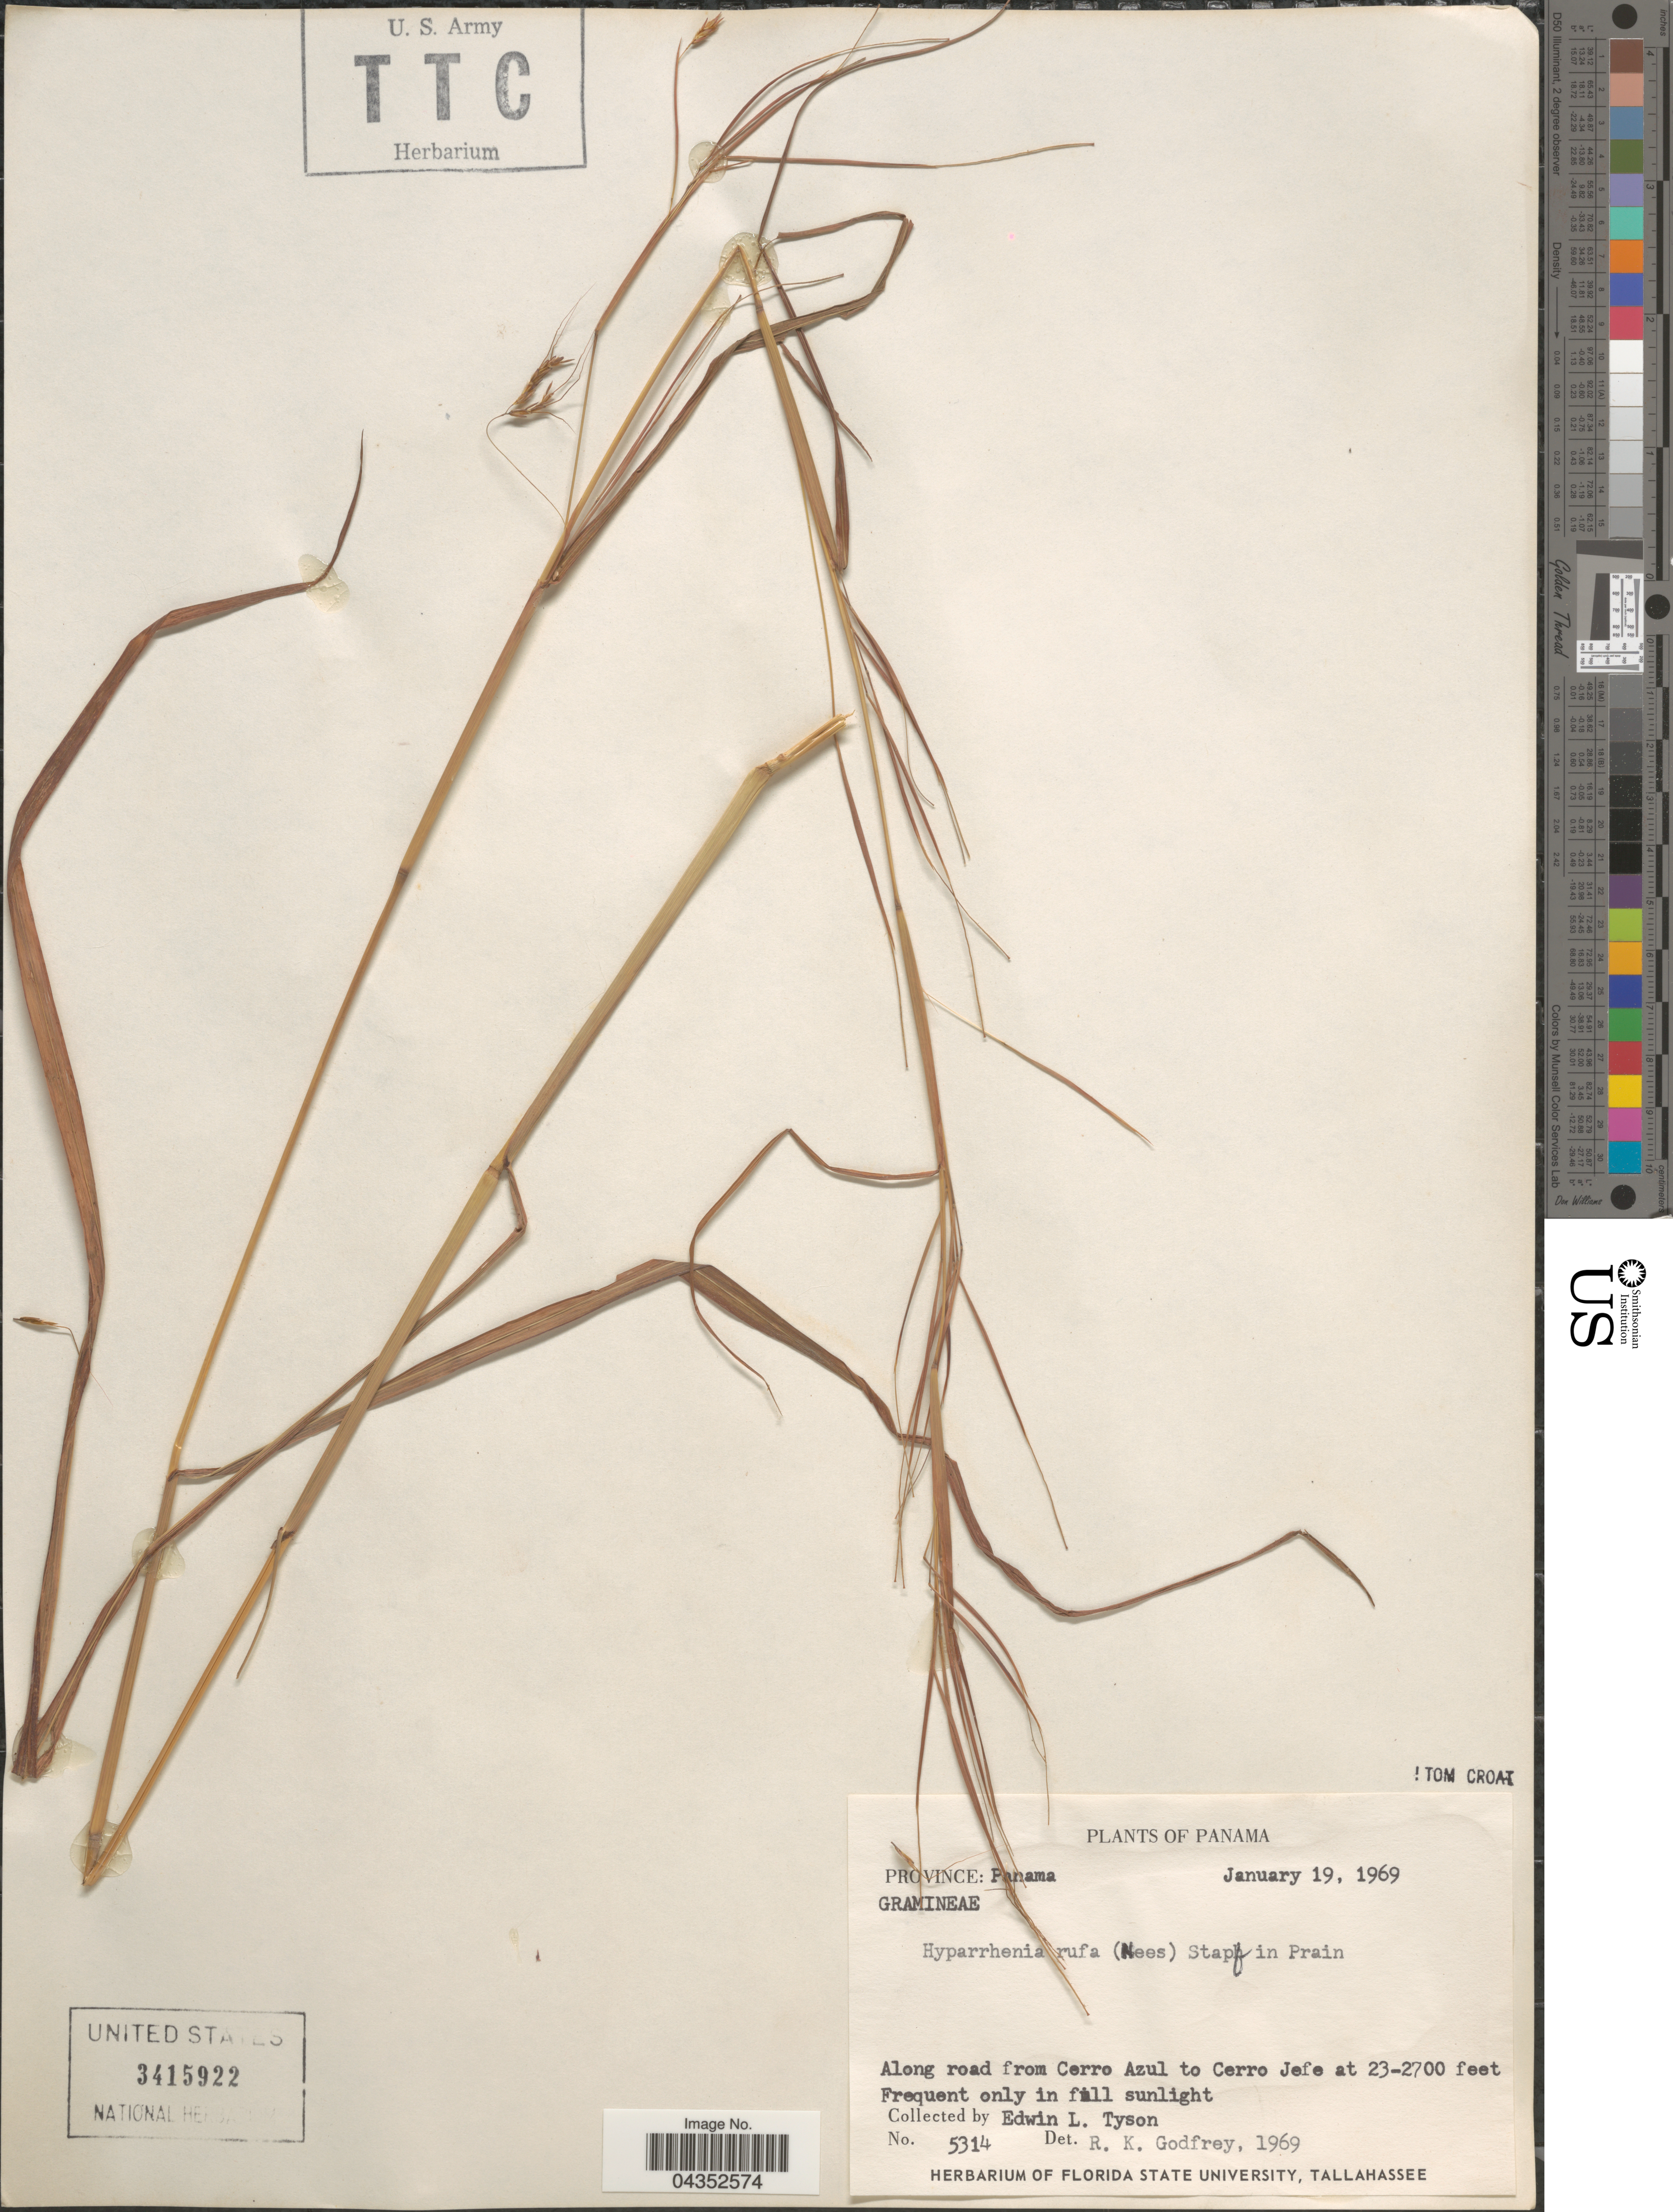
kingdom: Plantae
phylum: Tracheophyta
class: Liliopsida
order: Poales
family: Poaceae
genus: Hyparrhenia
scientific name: Hyparrhenia rufa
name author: (Nees) Stapf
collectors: E. L. Tyson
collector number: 5314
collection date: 1969-01-19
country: Panama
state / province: Panamá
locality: Along road from Cerro Azul to Cerro Jefe.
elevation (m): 701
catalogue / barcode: US 3415922